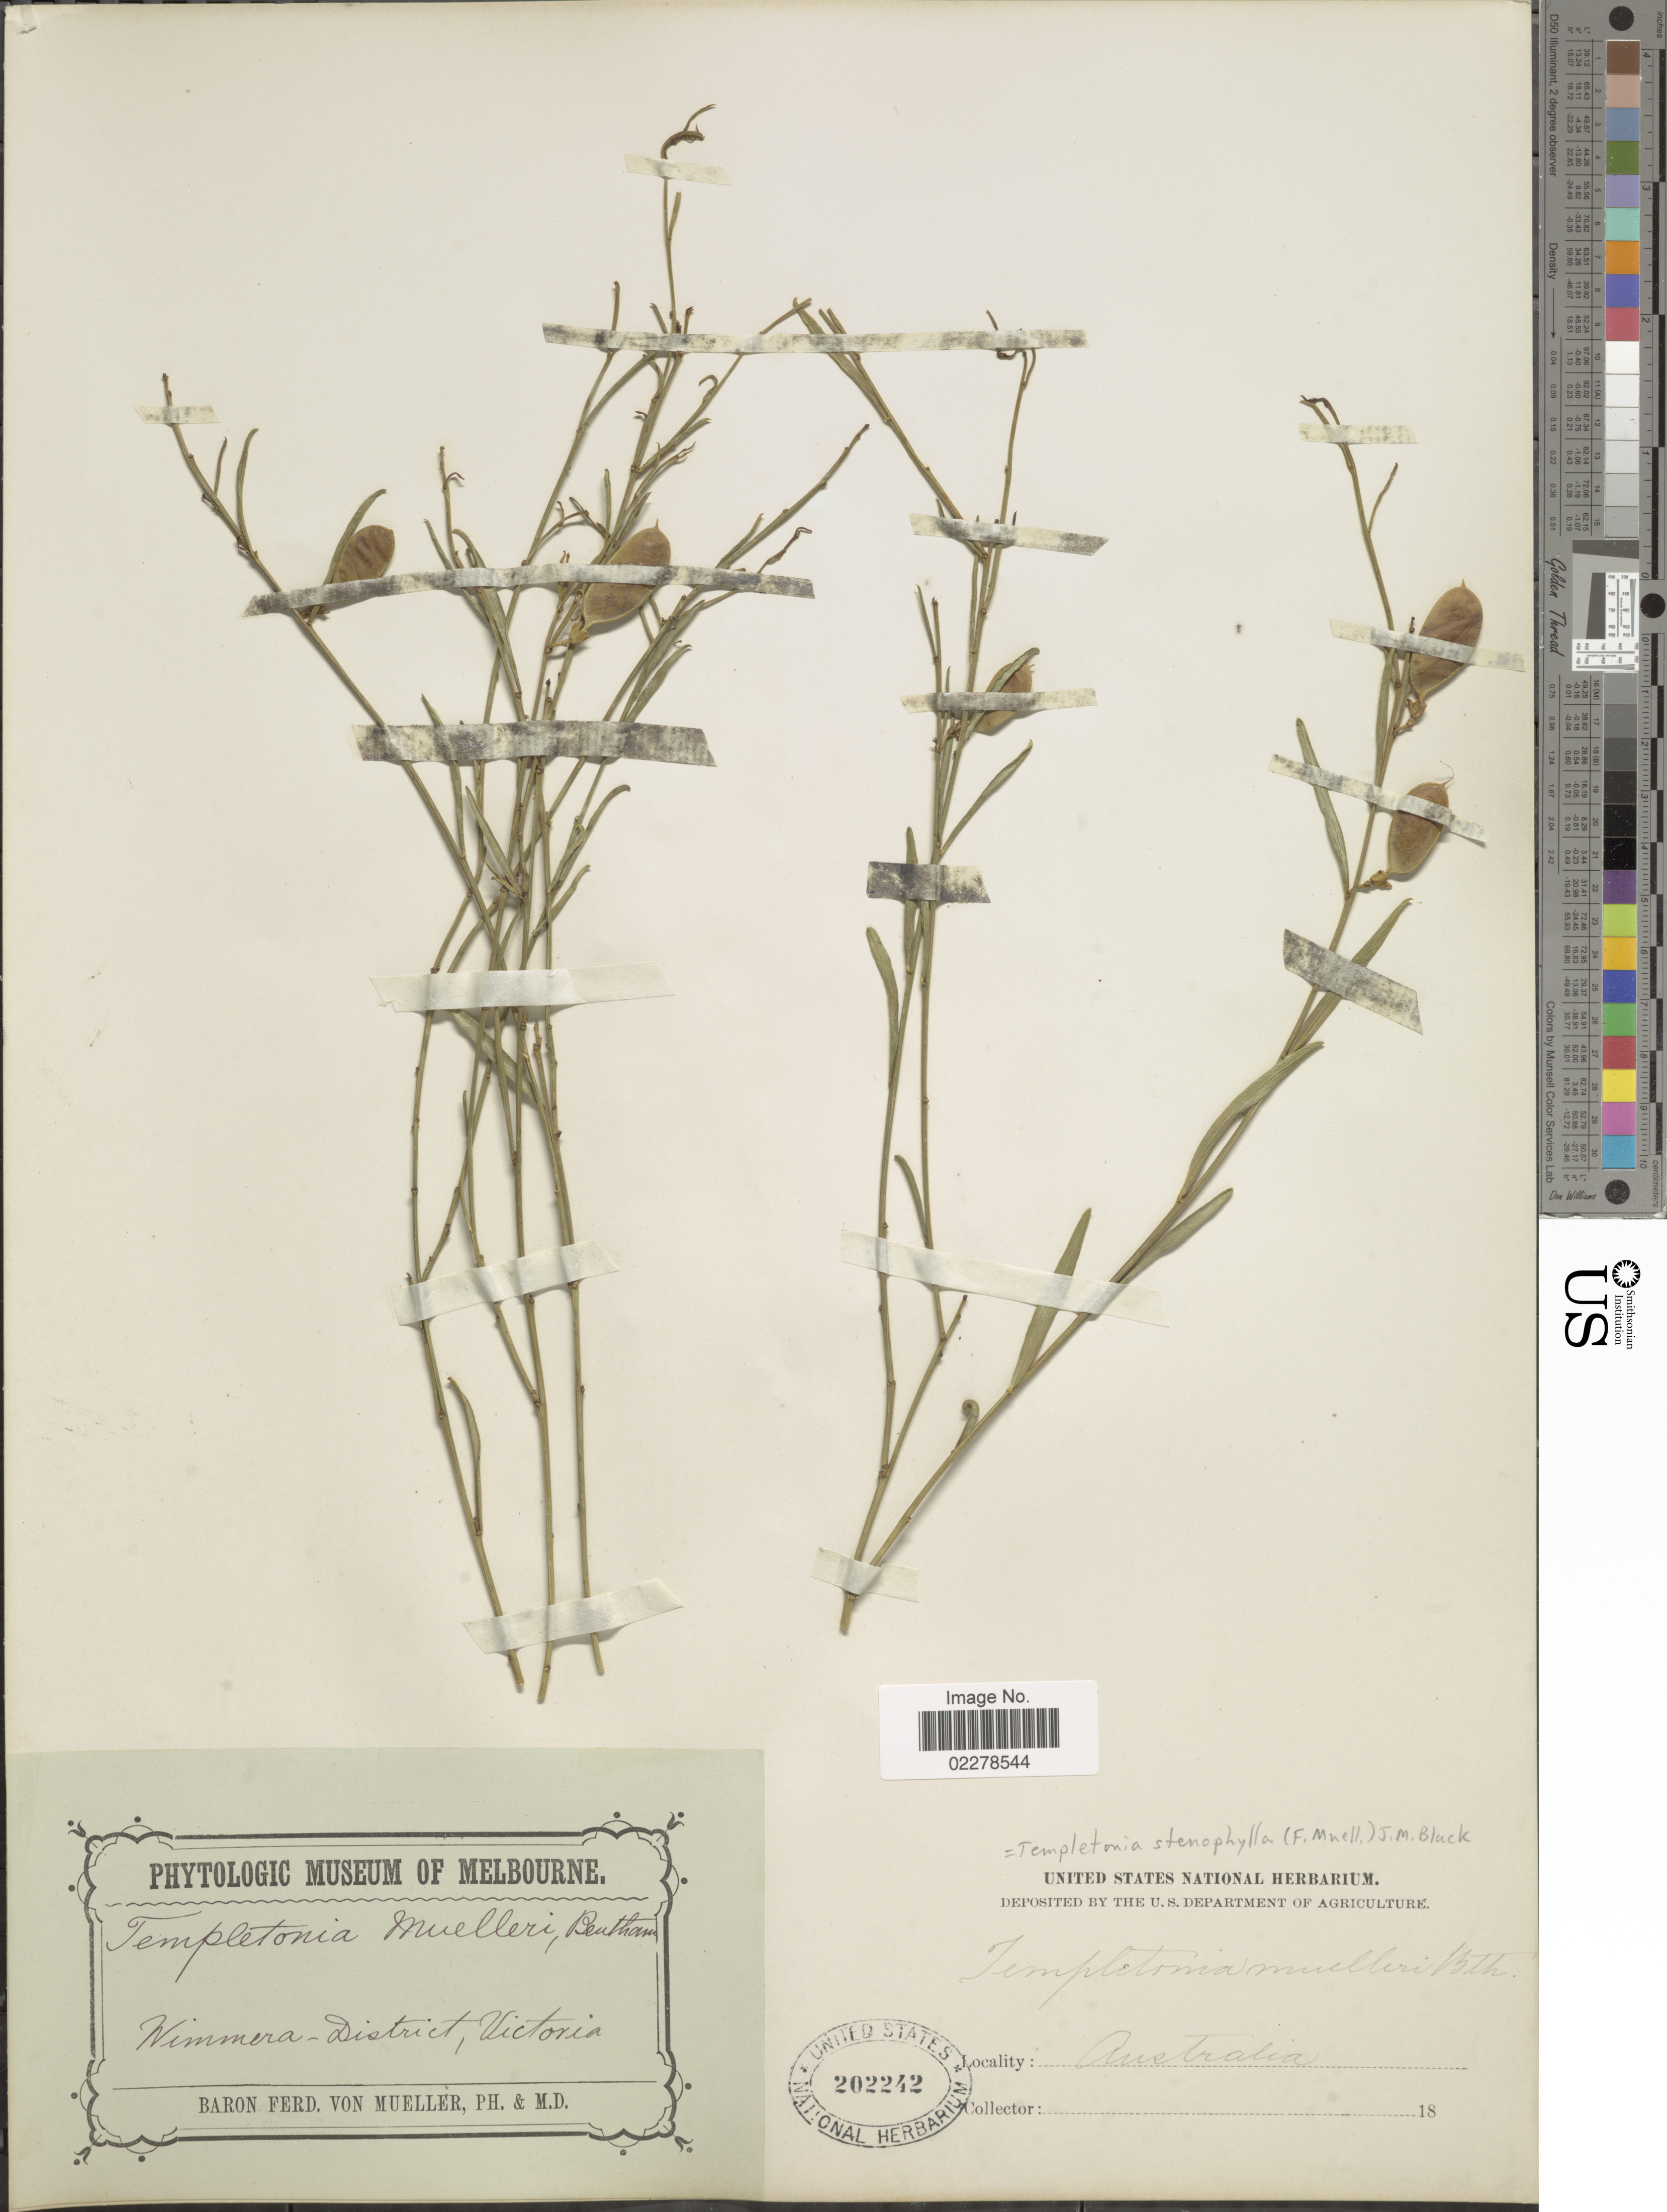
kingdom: Plantae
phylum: Tracheophyta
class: Magnoliopsida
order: Fabales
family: Fabaceae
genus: Templetonia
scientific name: Templetonia stenophylla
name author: (F. Muell.) J.M. Black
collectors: F. von Mueller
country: Australia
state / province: Victoria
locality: Wimmera- District, Victoria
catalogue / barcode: US 202242